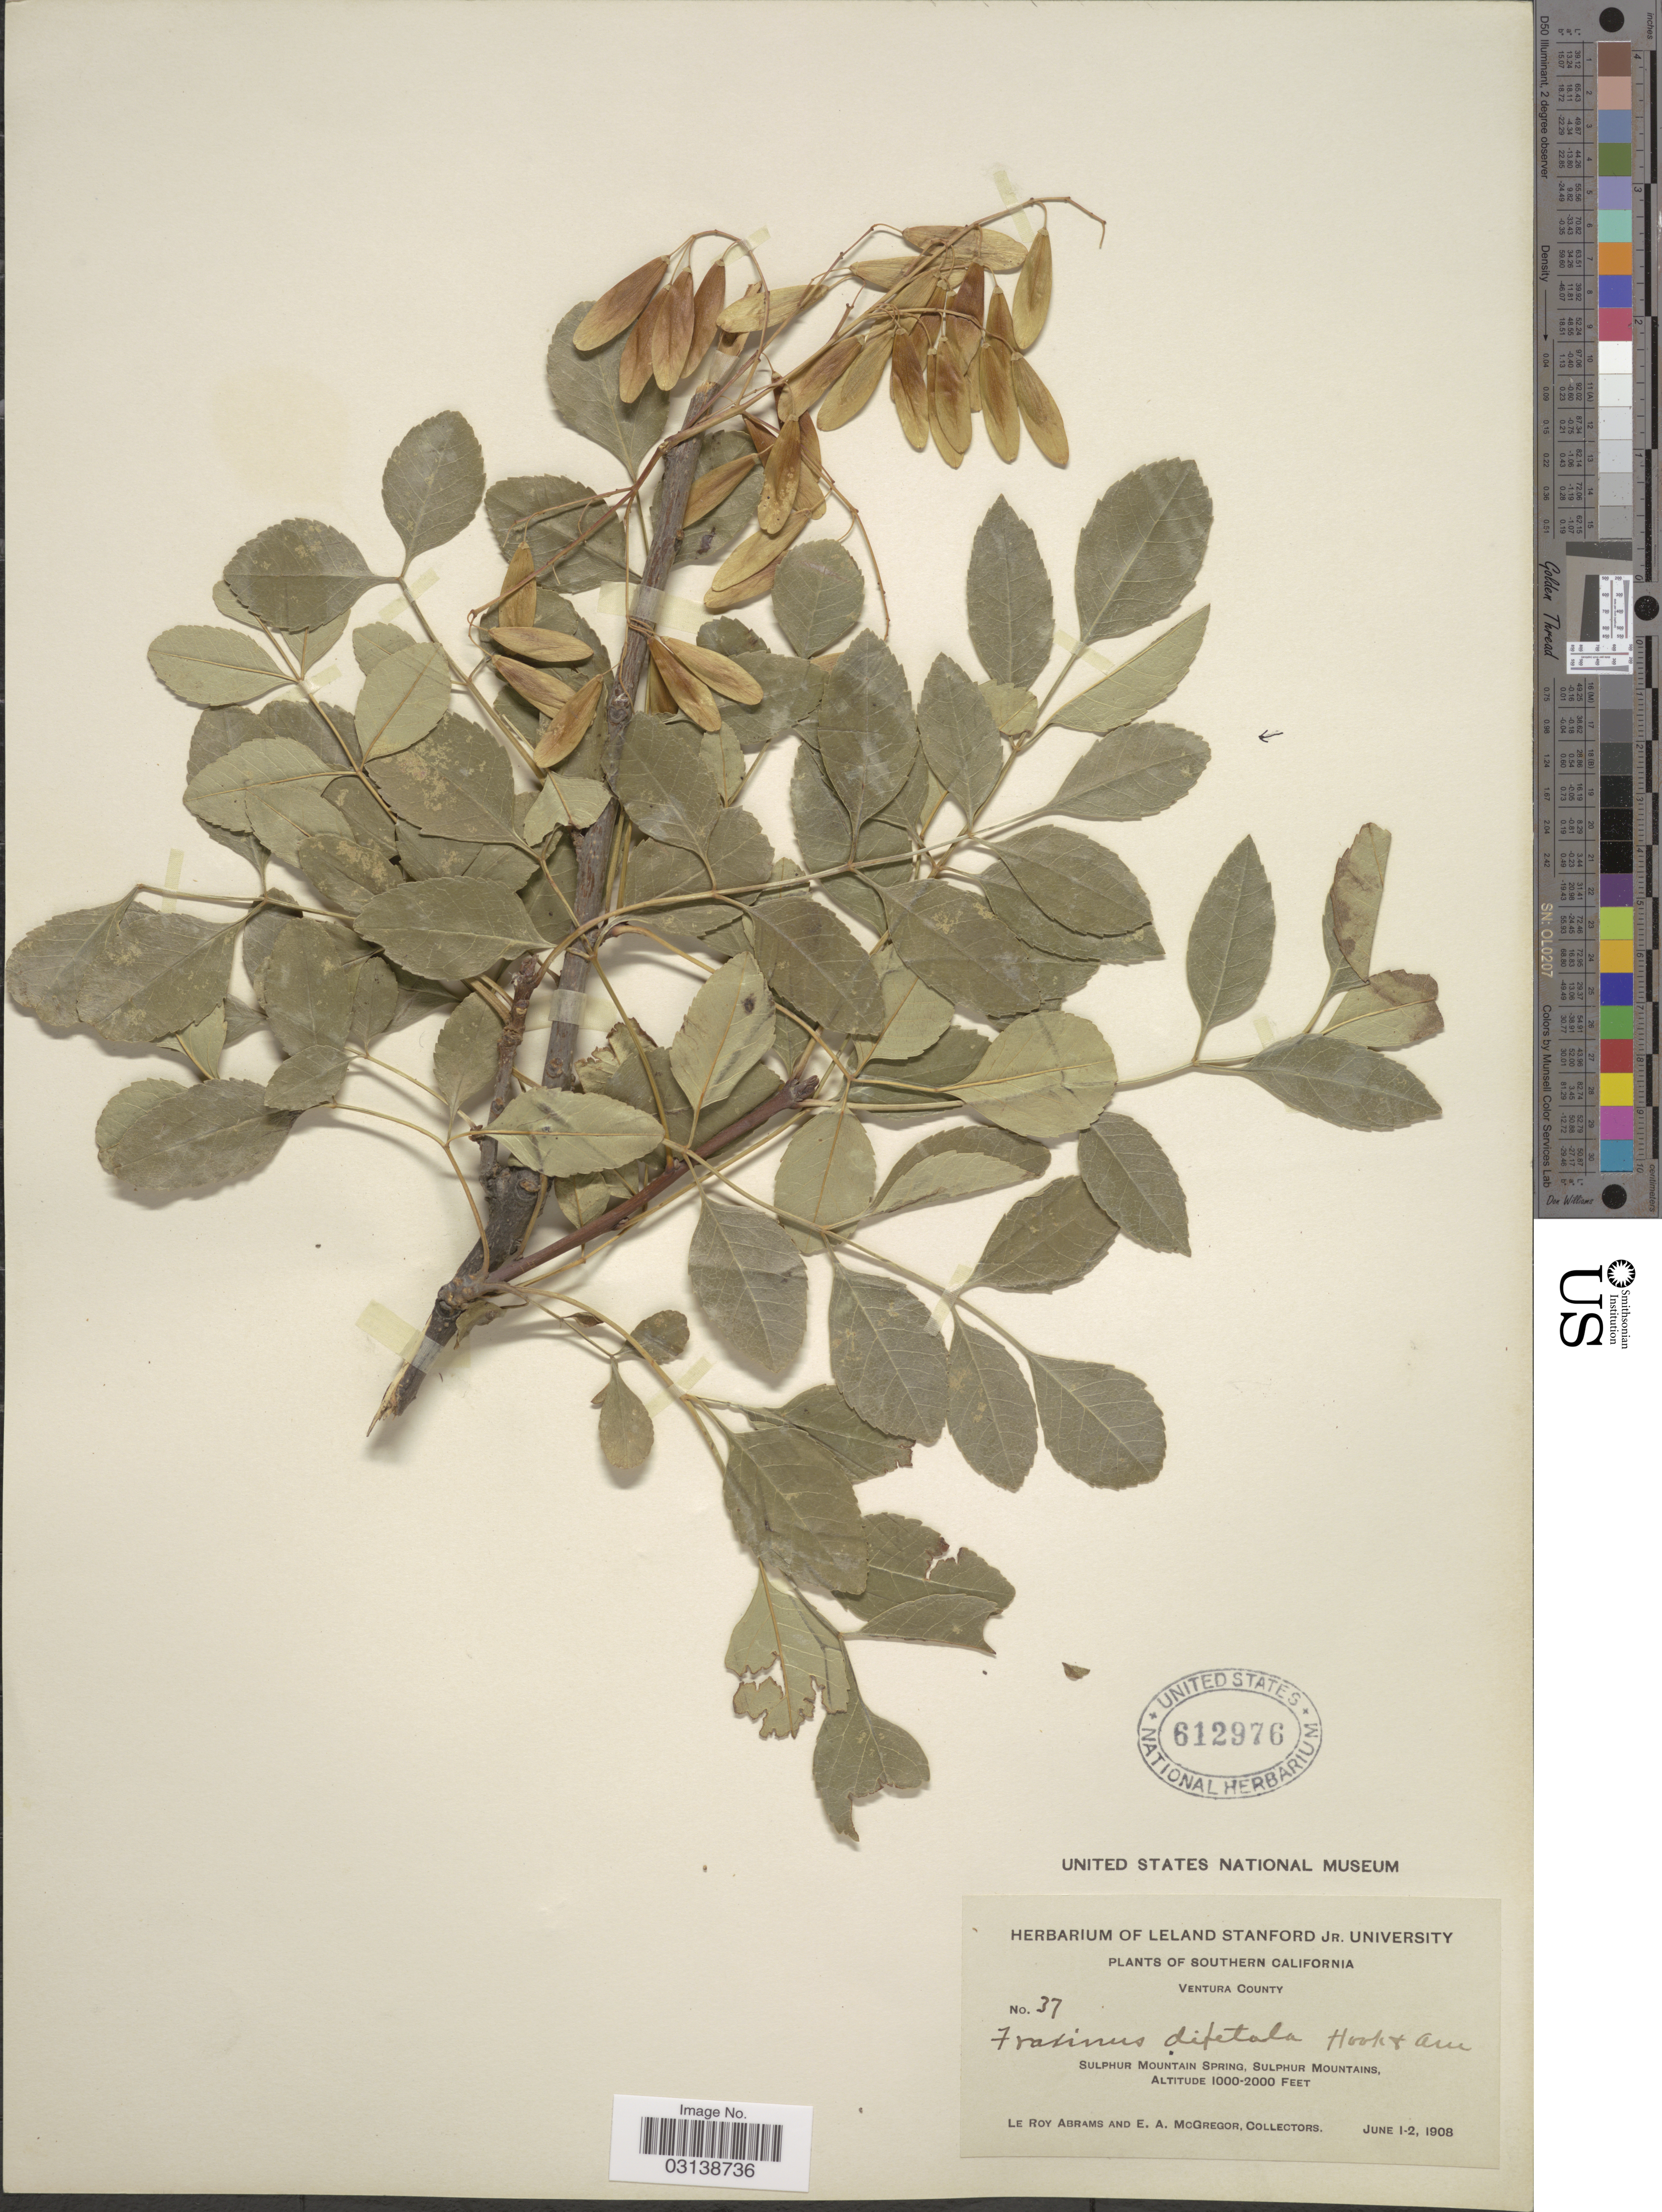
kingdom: Plantae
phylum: Tracheophyta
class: Magnoliopsida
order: Lamiales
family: Oleaceae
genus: Fraxinus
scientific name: Fraxinus dipetala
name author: Hook. & Arn.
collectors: L. Abrams & E. A. McGregor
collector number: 37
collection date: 1908-06-01/1908-06-02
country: United States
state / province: California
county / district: Ventura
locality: Southern California. Ventura County. Sulphur Mountain Spring, Sulphur Mountains.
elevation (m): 305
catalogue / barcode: US 612976